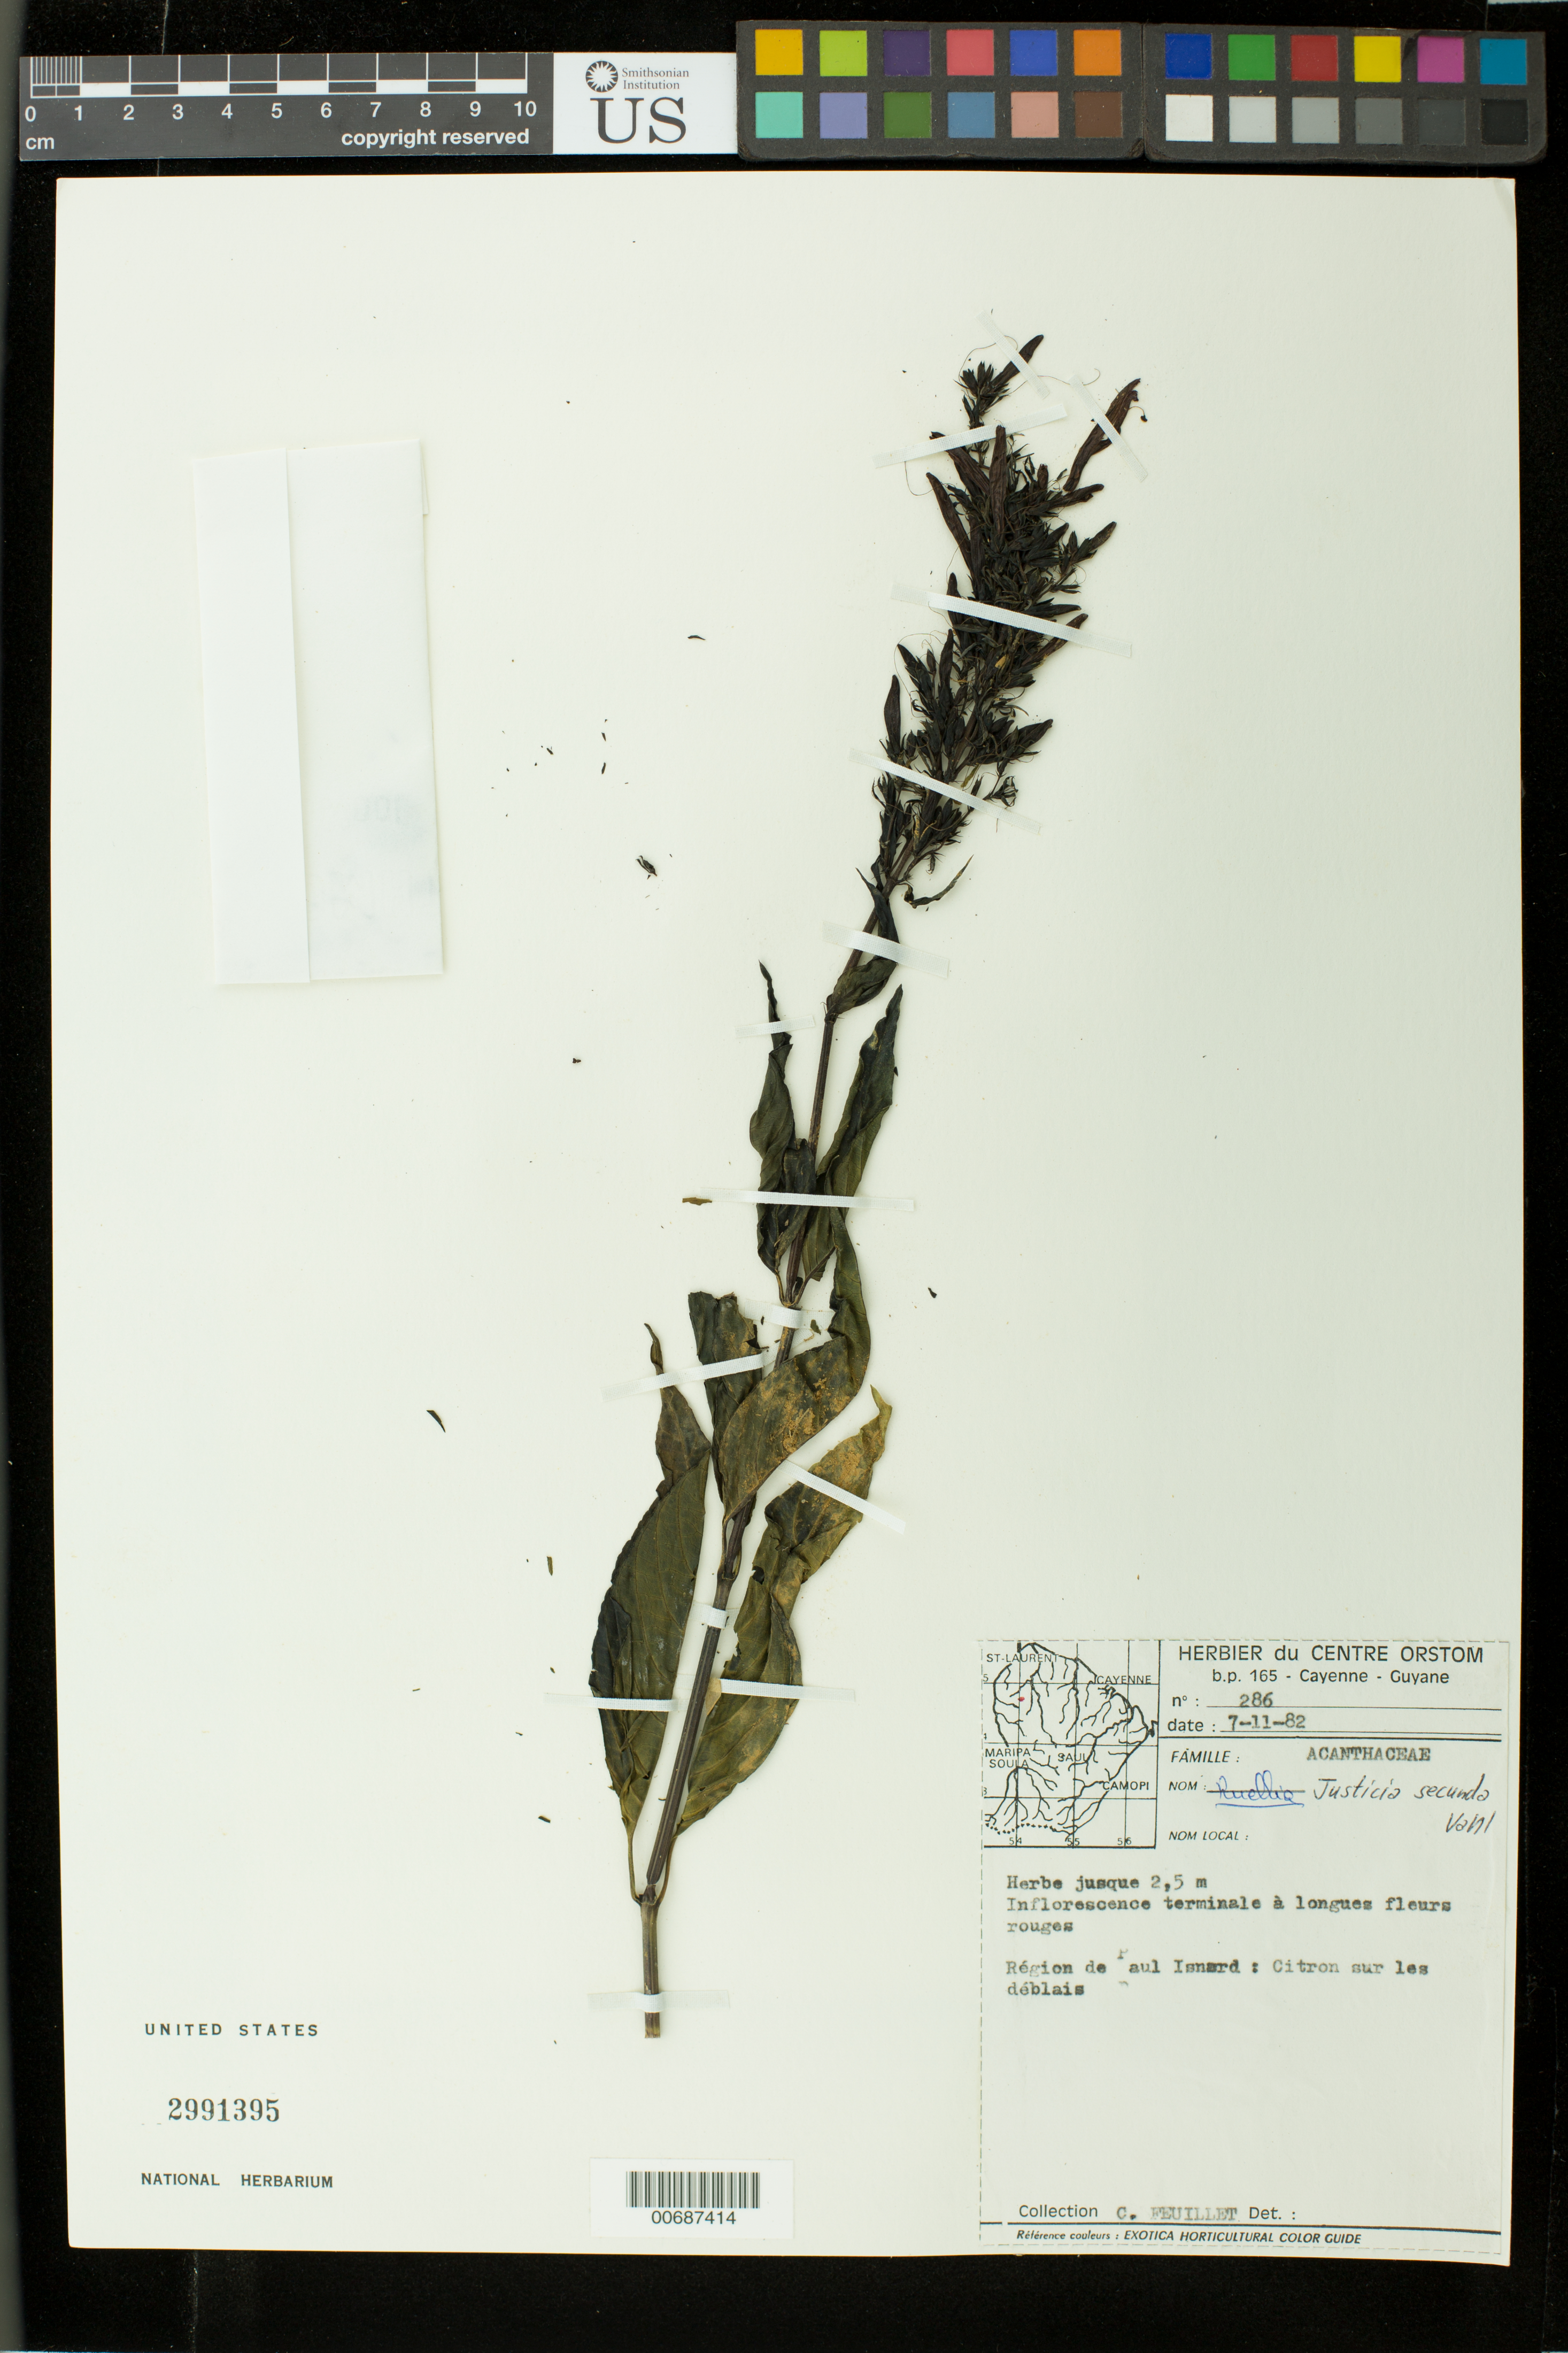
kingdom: Plantae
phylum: Tracheophyta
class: Magnoliopsida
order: Lamiales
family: Acanthaceae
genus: Justicia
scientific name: Justicia secunda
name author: Vahl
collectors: C. Feuillet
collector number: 286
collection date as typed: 7-Nov-82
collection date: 1982-11-07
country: French Guiana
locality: Région de Paul Isnard, Citron sur le déblais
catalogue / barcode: US 2991395